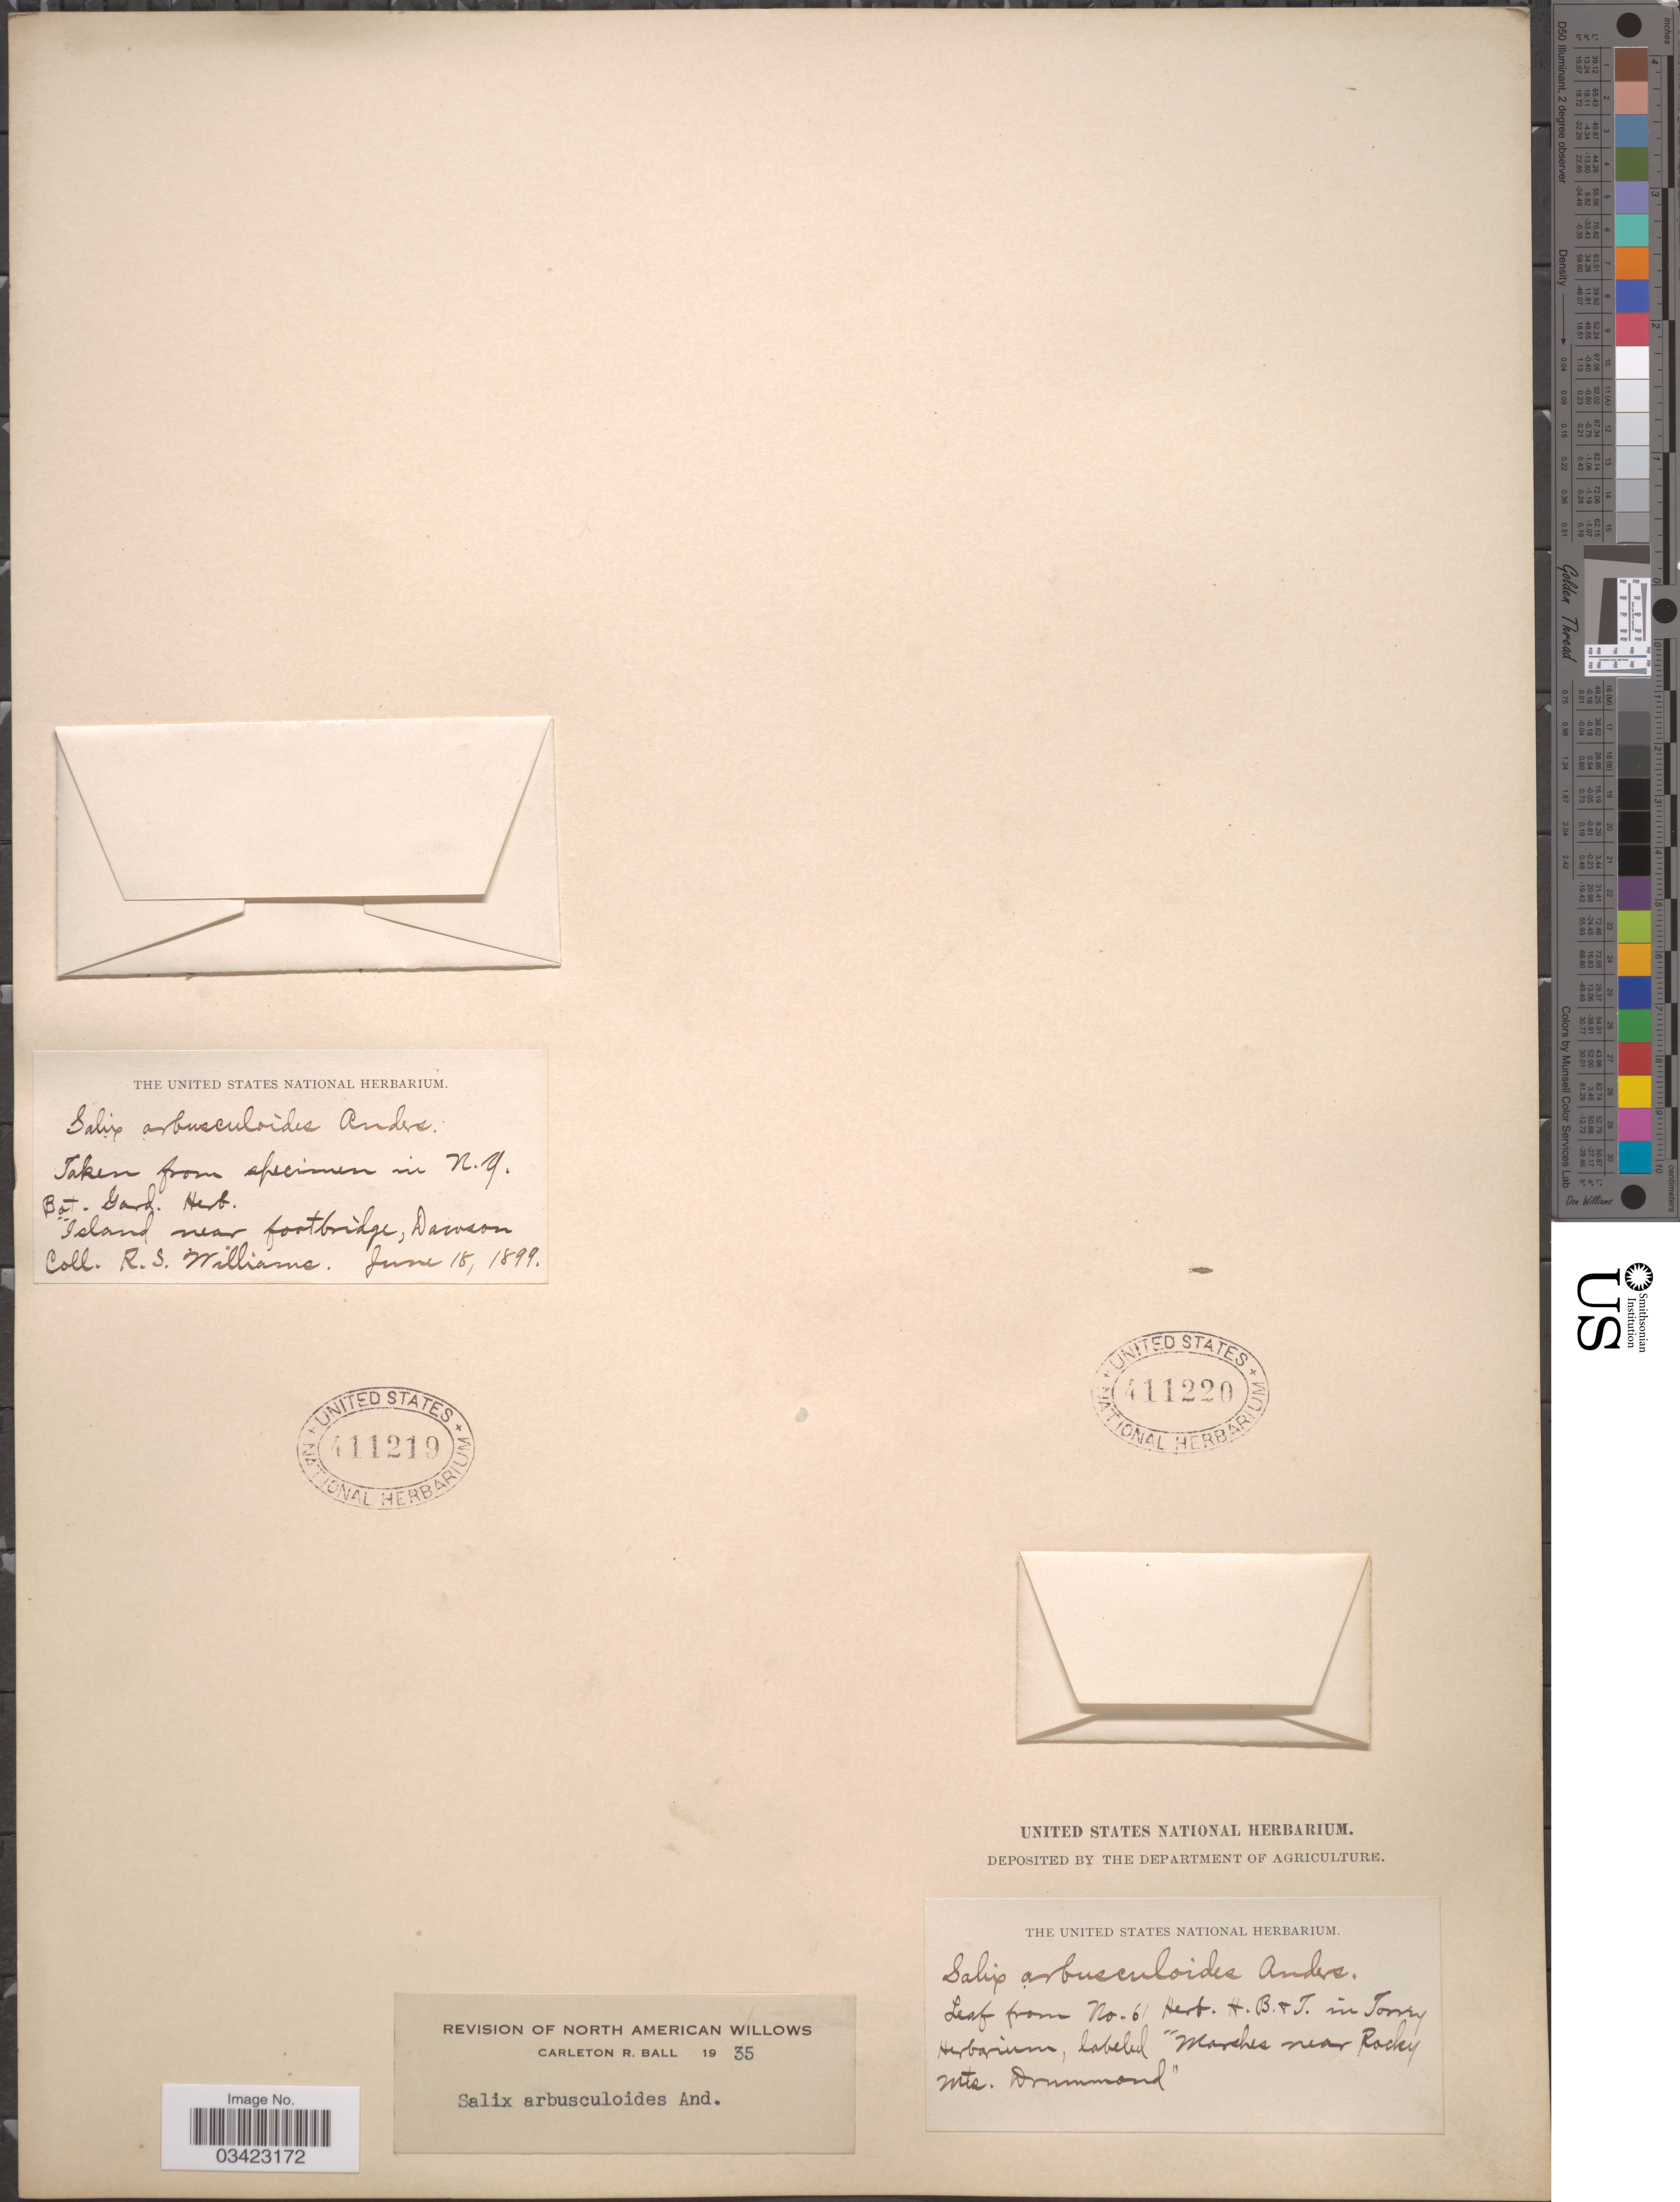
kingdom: Plantae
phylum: Tracheophyta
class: Magnoliopsida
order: Malpighiales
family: Salicaceae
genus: Salix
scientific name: Salix arbusculoides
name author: Andersson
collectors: ex herb. United States National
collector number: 61?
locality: Marshes near Rocky Mts. Drummond.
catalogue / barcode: US 411220-2